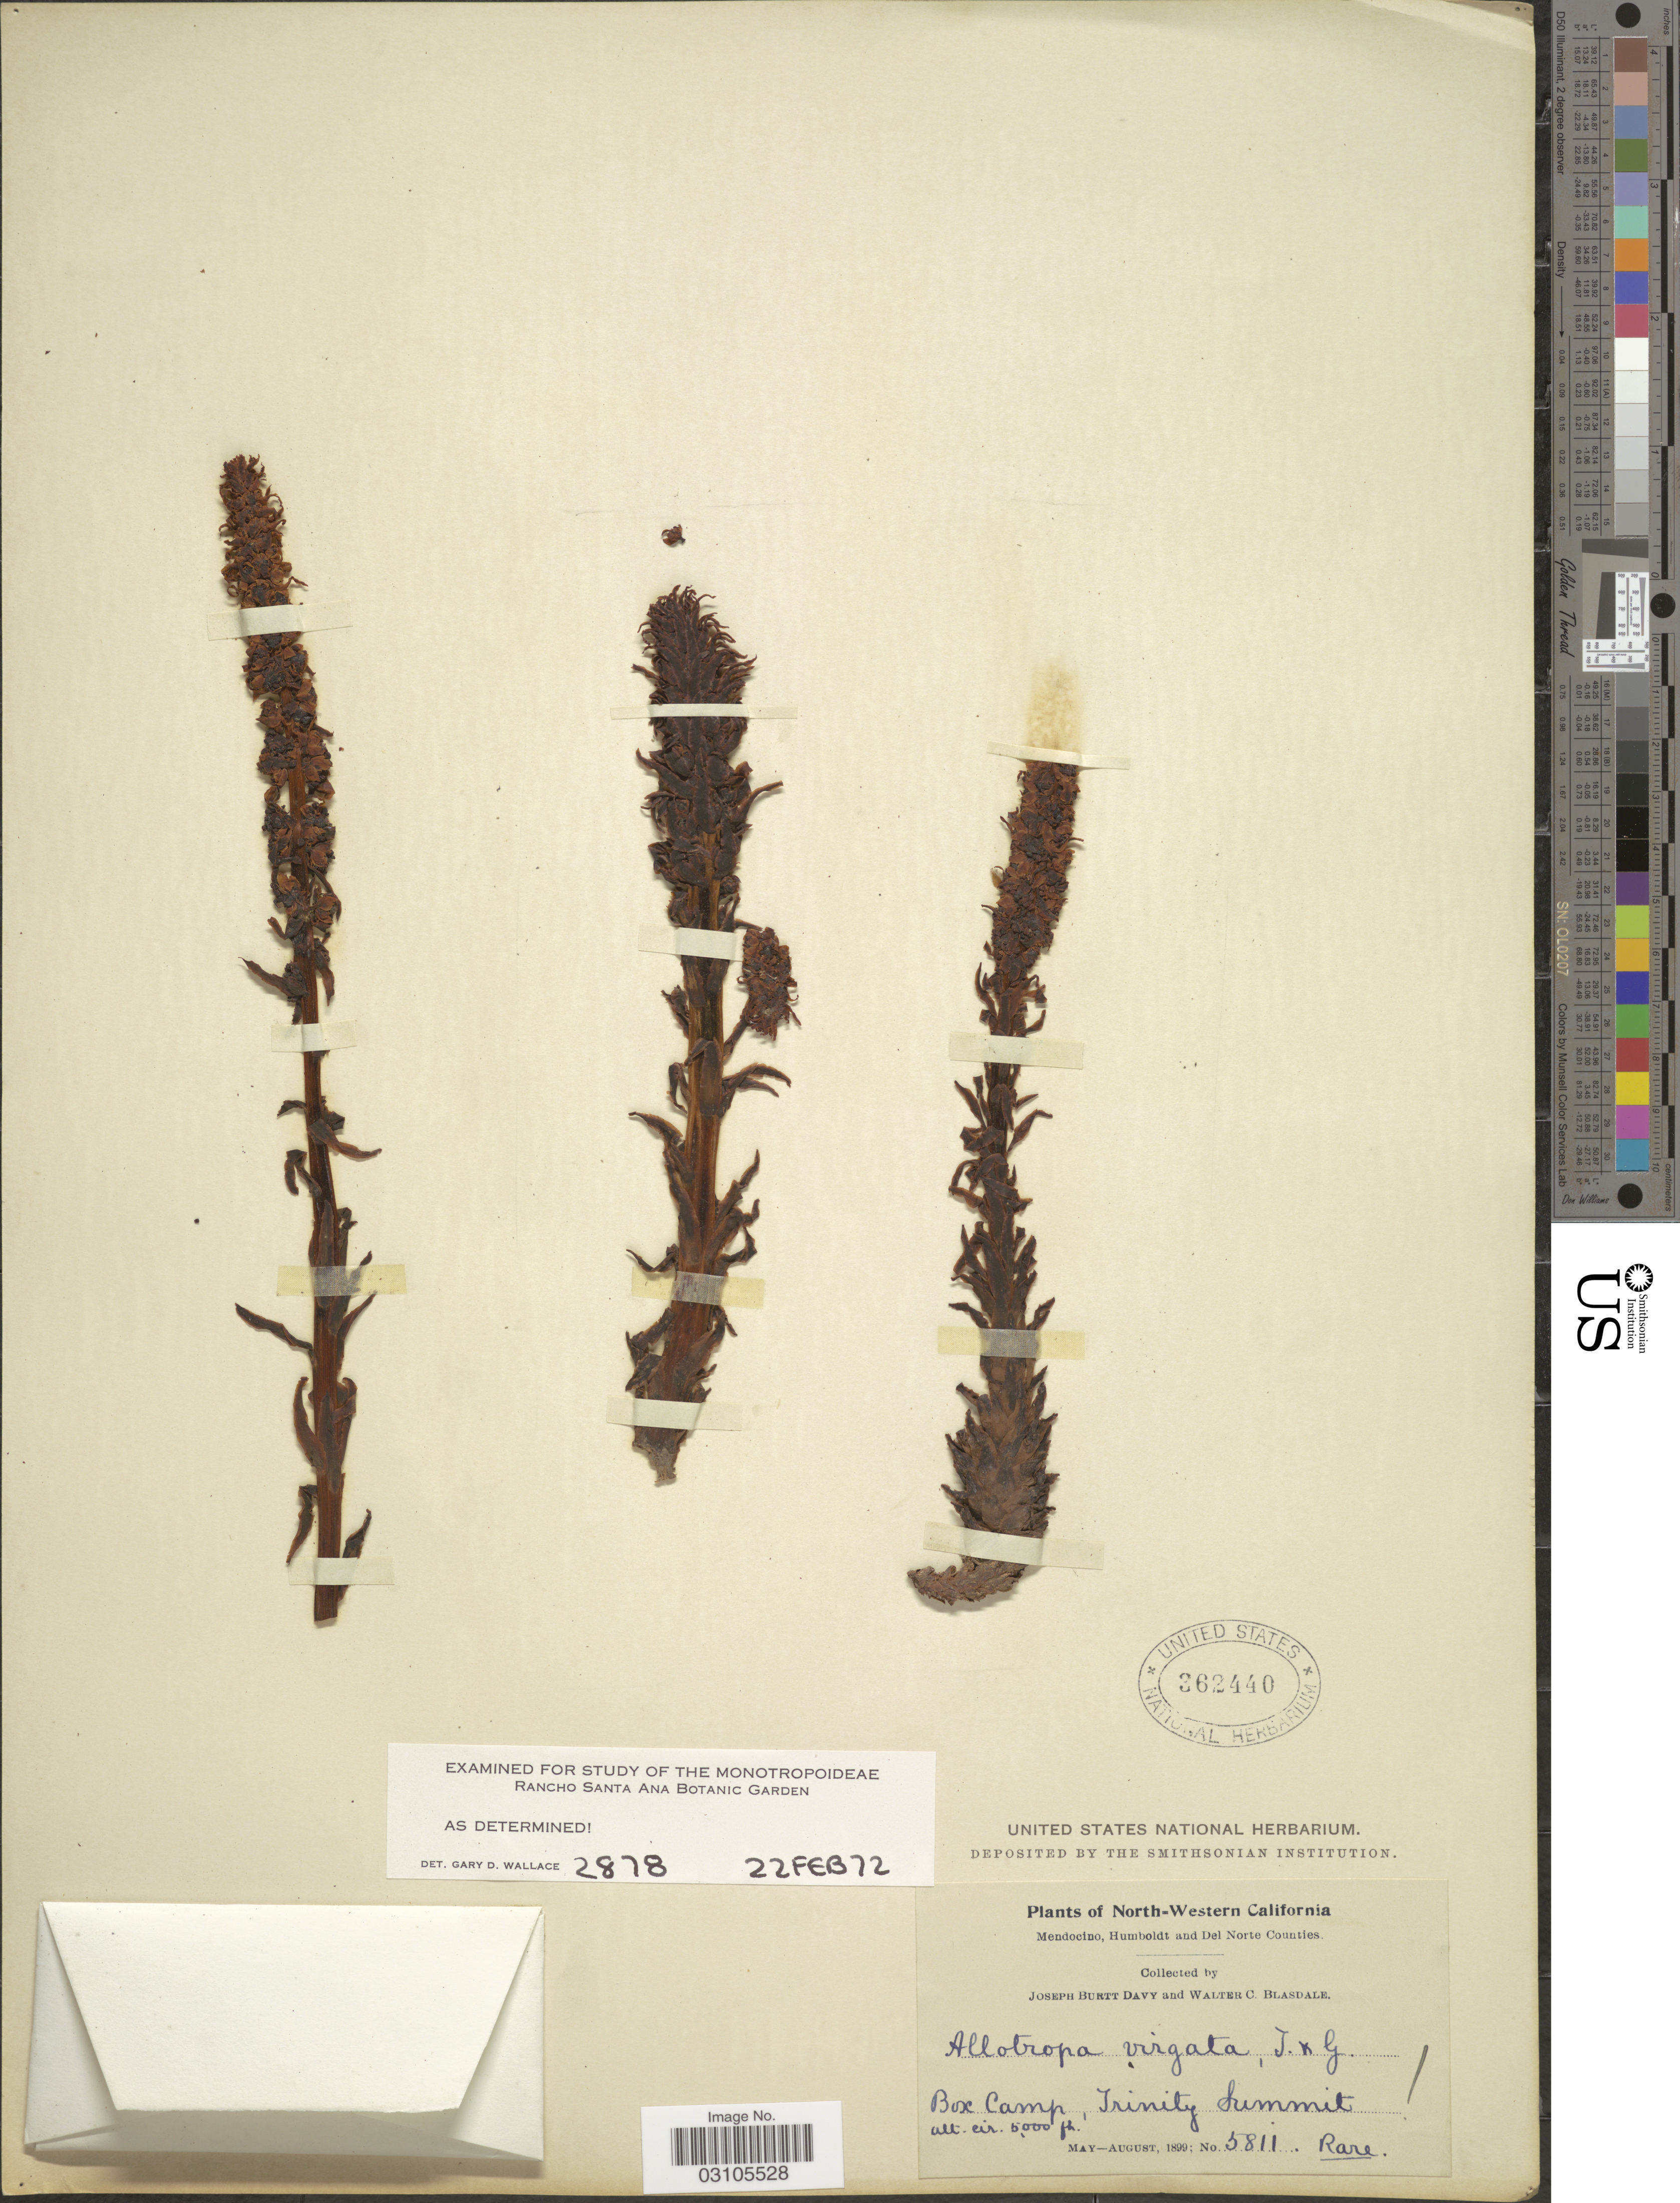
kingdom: Plantae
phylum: Tracheophyta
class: Magnoliopsida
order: Ericales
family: Ericaceae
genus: Allotropa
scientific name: Allotropa virgata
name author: Torr. & A. Gray ex A. Gray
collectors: J. Burtt Davy & W. Blasdale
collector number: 5811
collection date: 1899-05/1899-08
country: United States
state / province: California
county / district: Mendocino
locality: North-Western California. Mendocino, Humboldt and Del Norte Counties. Box Camp, Trinity Summit.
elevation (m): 1524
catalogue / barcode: US 362440